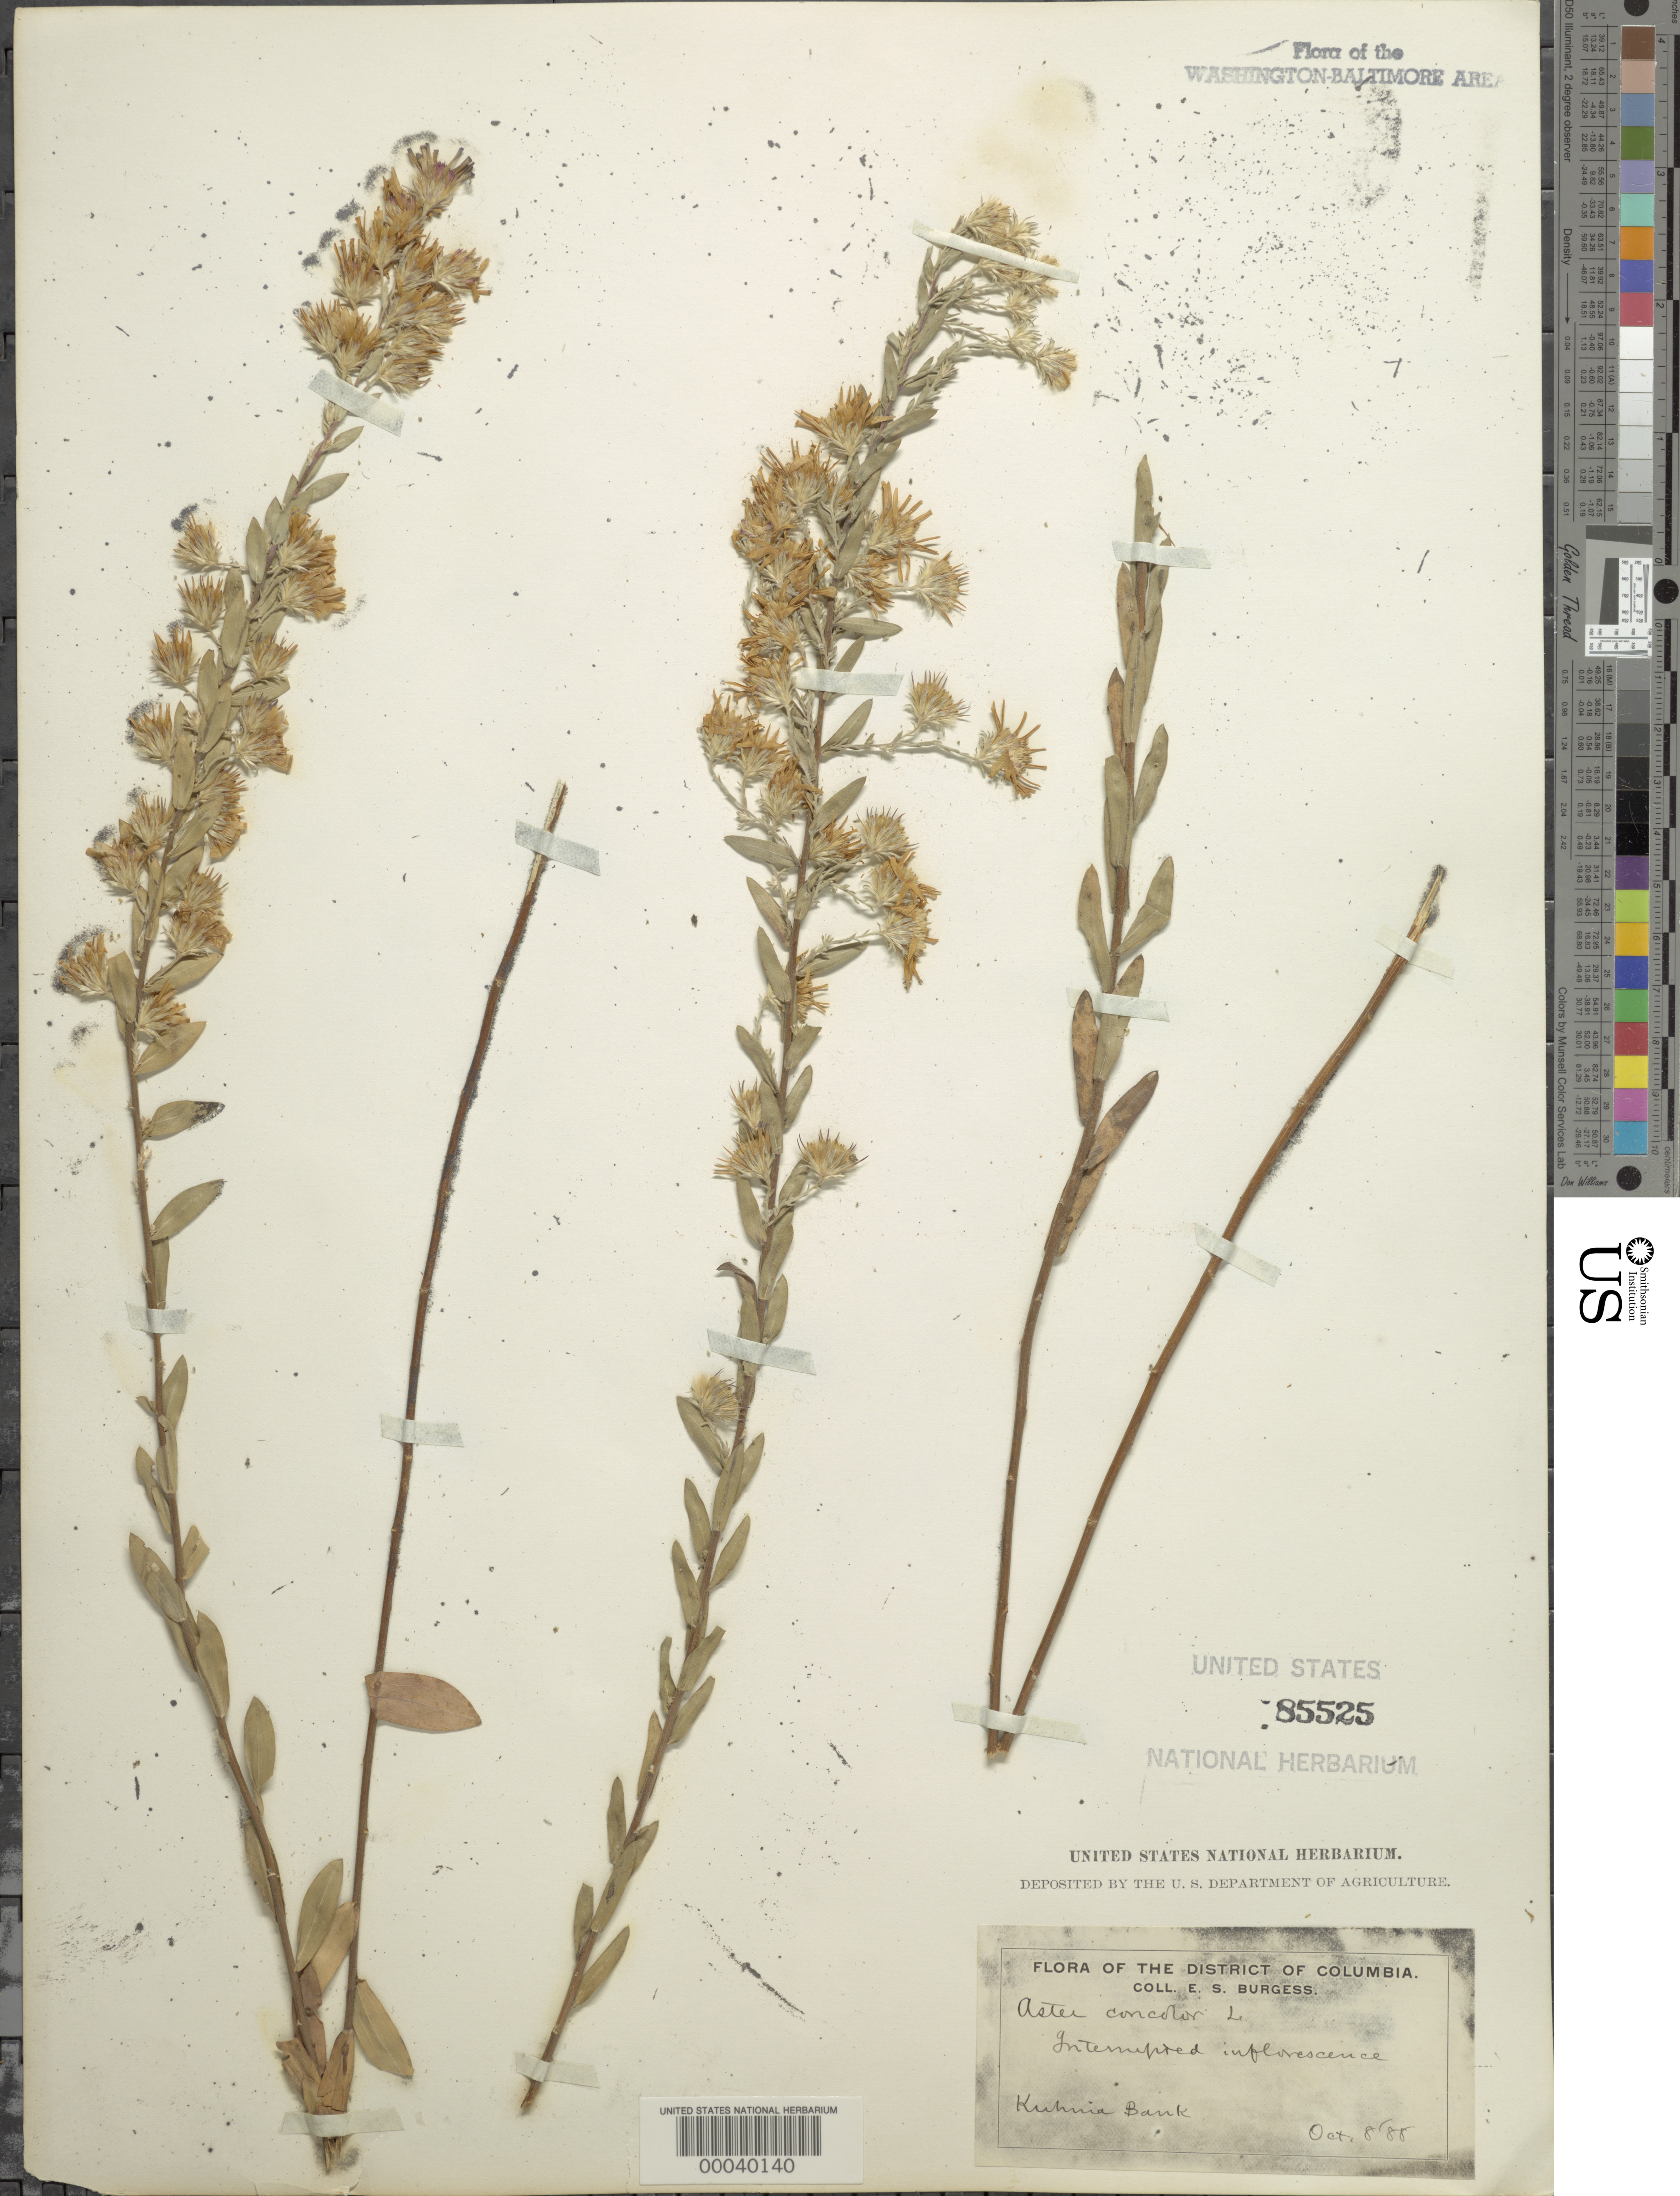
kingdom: Plantae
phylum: Tracheophyta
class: Magnoliopsida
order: Asterales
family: Asteraceae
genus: Symphyotrichum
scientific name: Symphyotrichum concolor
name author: (L.) G.L. Nesom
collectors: E. Burgess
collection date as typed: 08 Oct 1888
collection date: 1888-10-08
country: United States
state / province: District of Columbia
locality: Kuhmia bank Terra Cotta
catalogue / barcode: US 85525